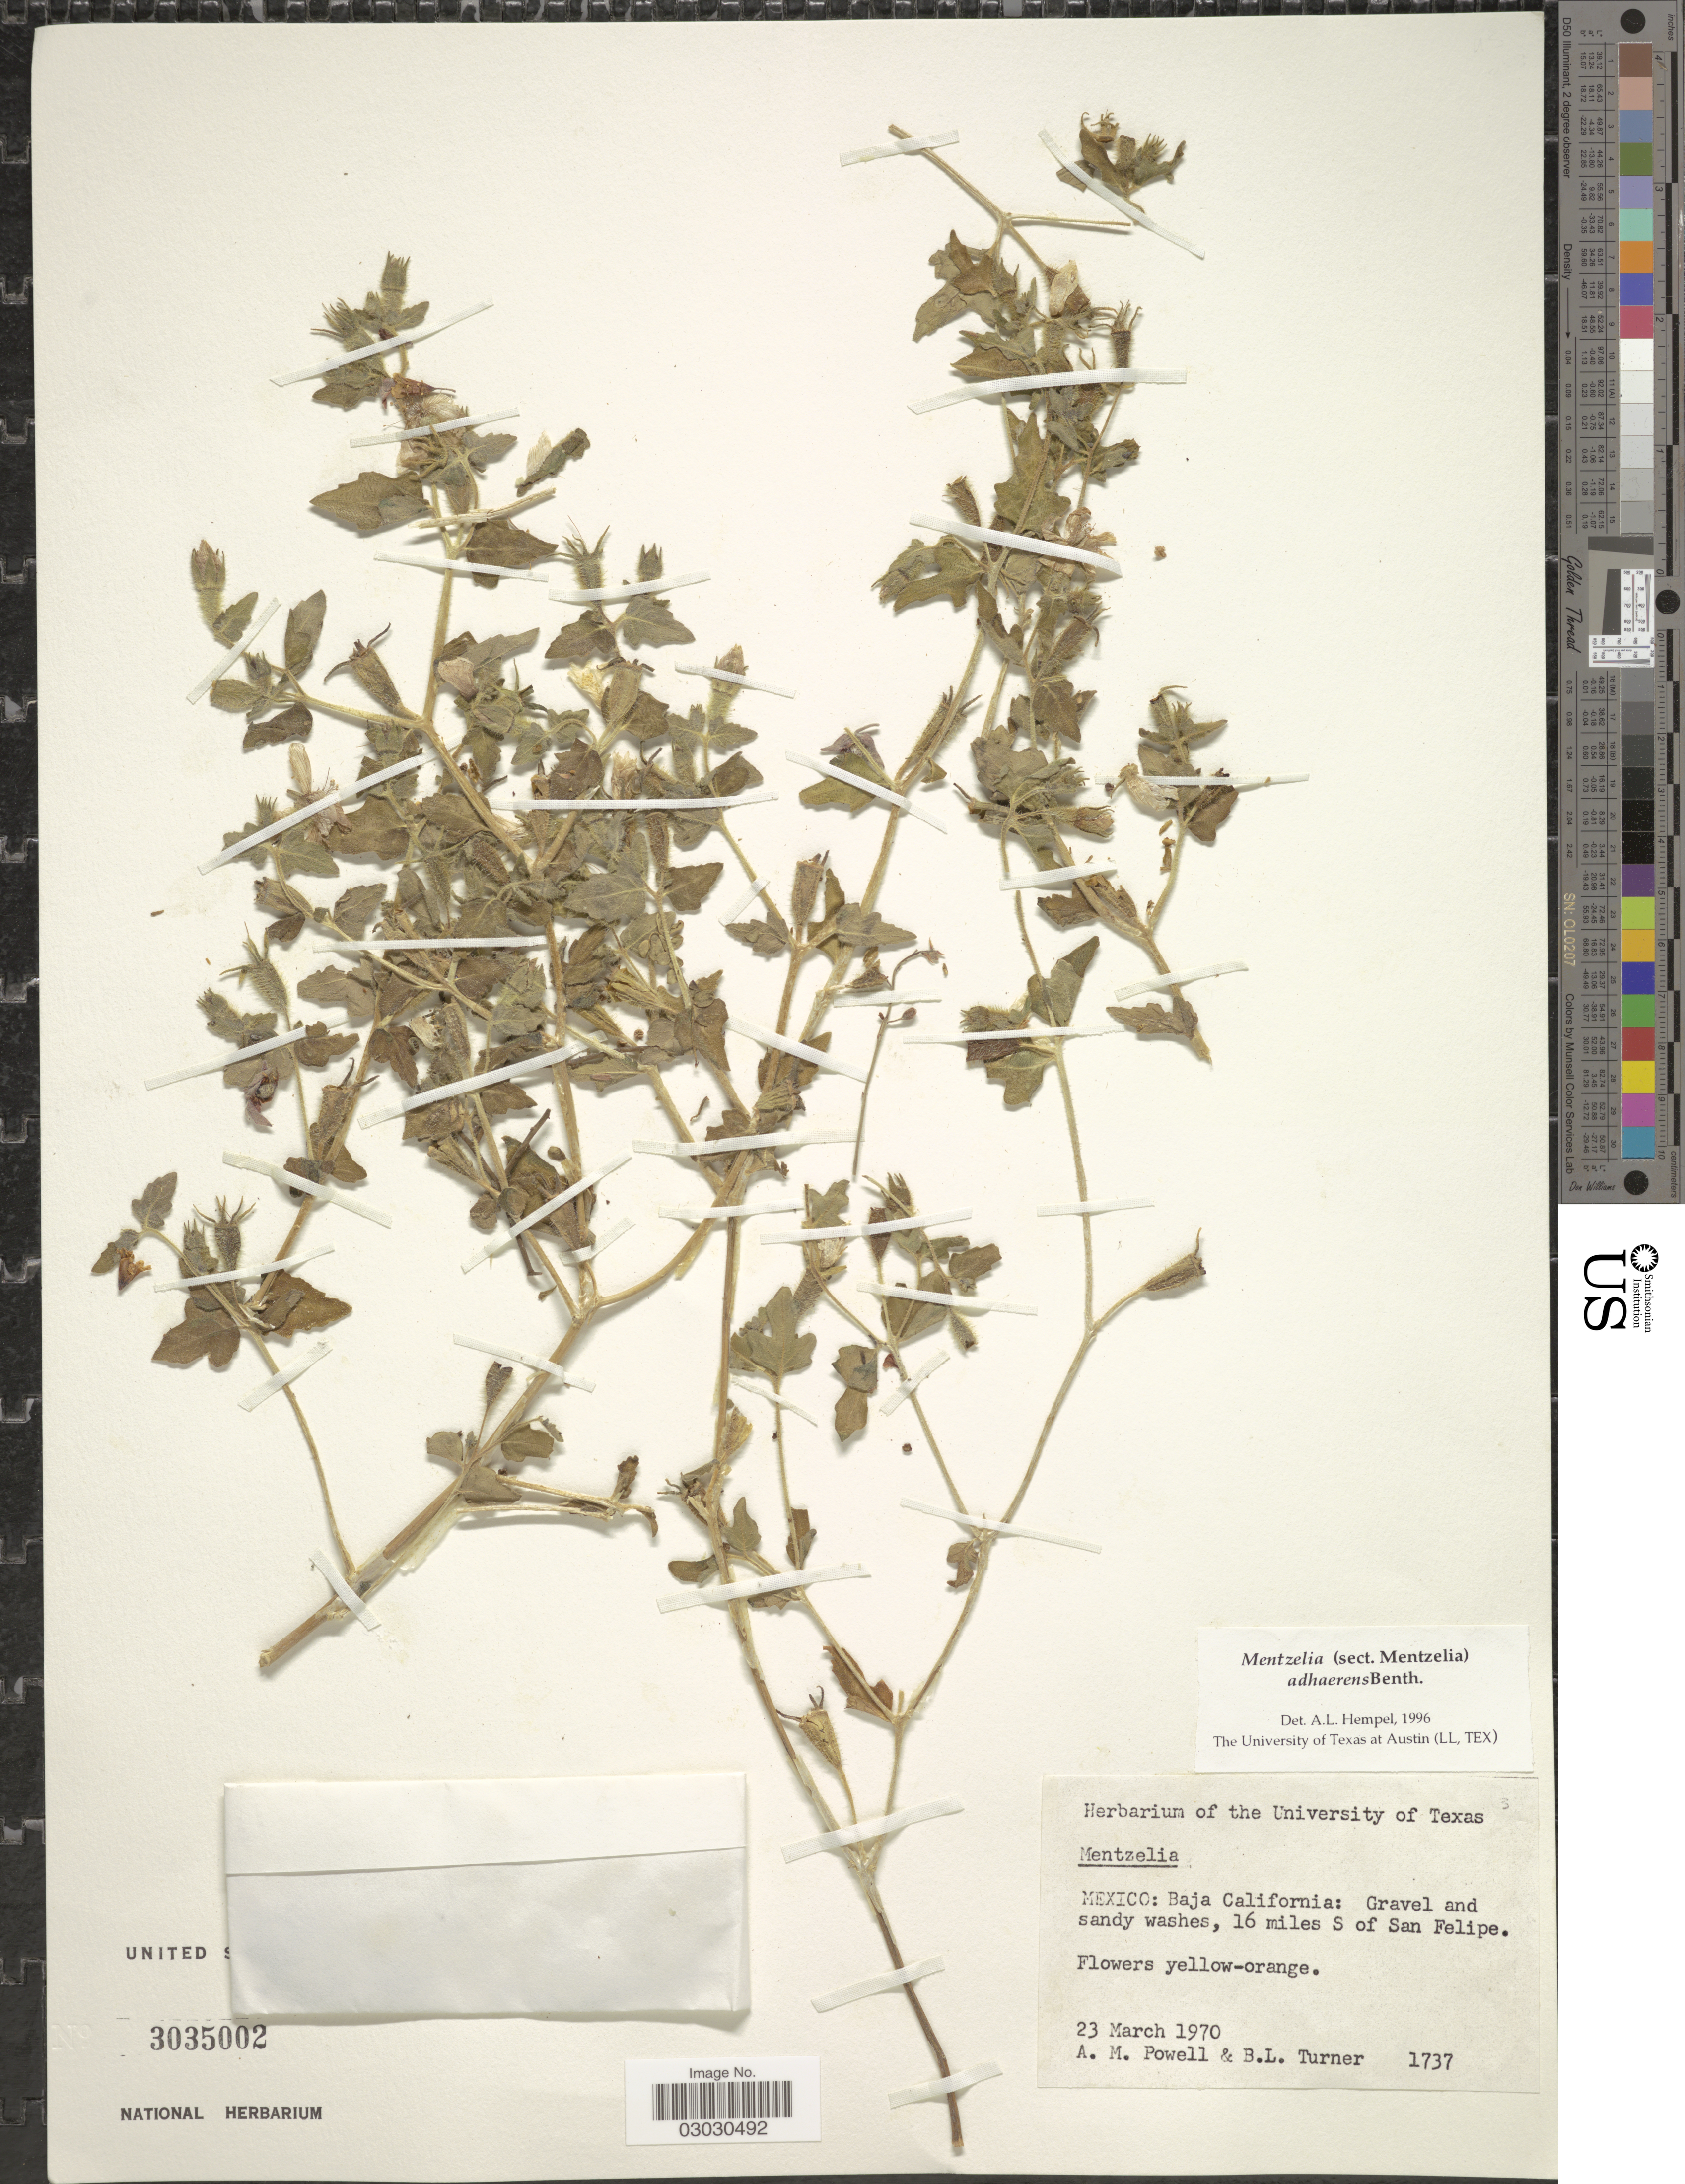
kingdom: Plantae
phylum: Tracheophyta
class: Magnoliopsida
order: Cornales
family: Loasaceae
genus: Mentzelia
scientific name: Mentzelia adhaerens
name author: Benth.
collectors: A. M. Powell & B. L. Turner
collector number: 1737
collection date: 1970-03-23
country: Mexico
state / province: Baja California Norte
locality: Gravel and sandy washes, 16 miles S of San Felipe.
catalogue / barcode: US 3035002